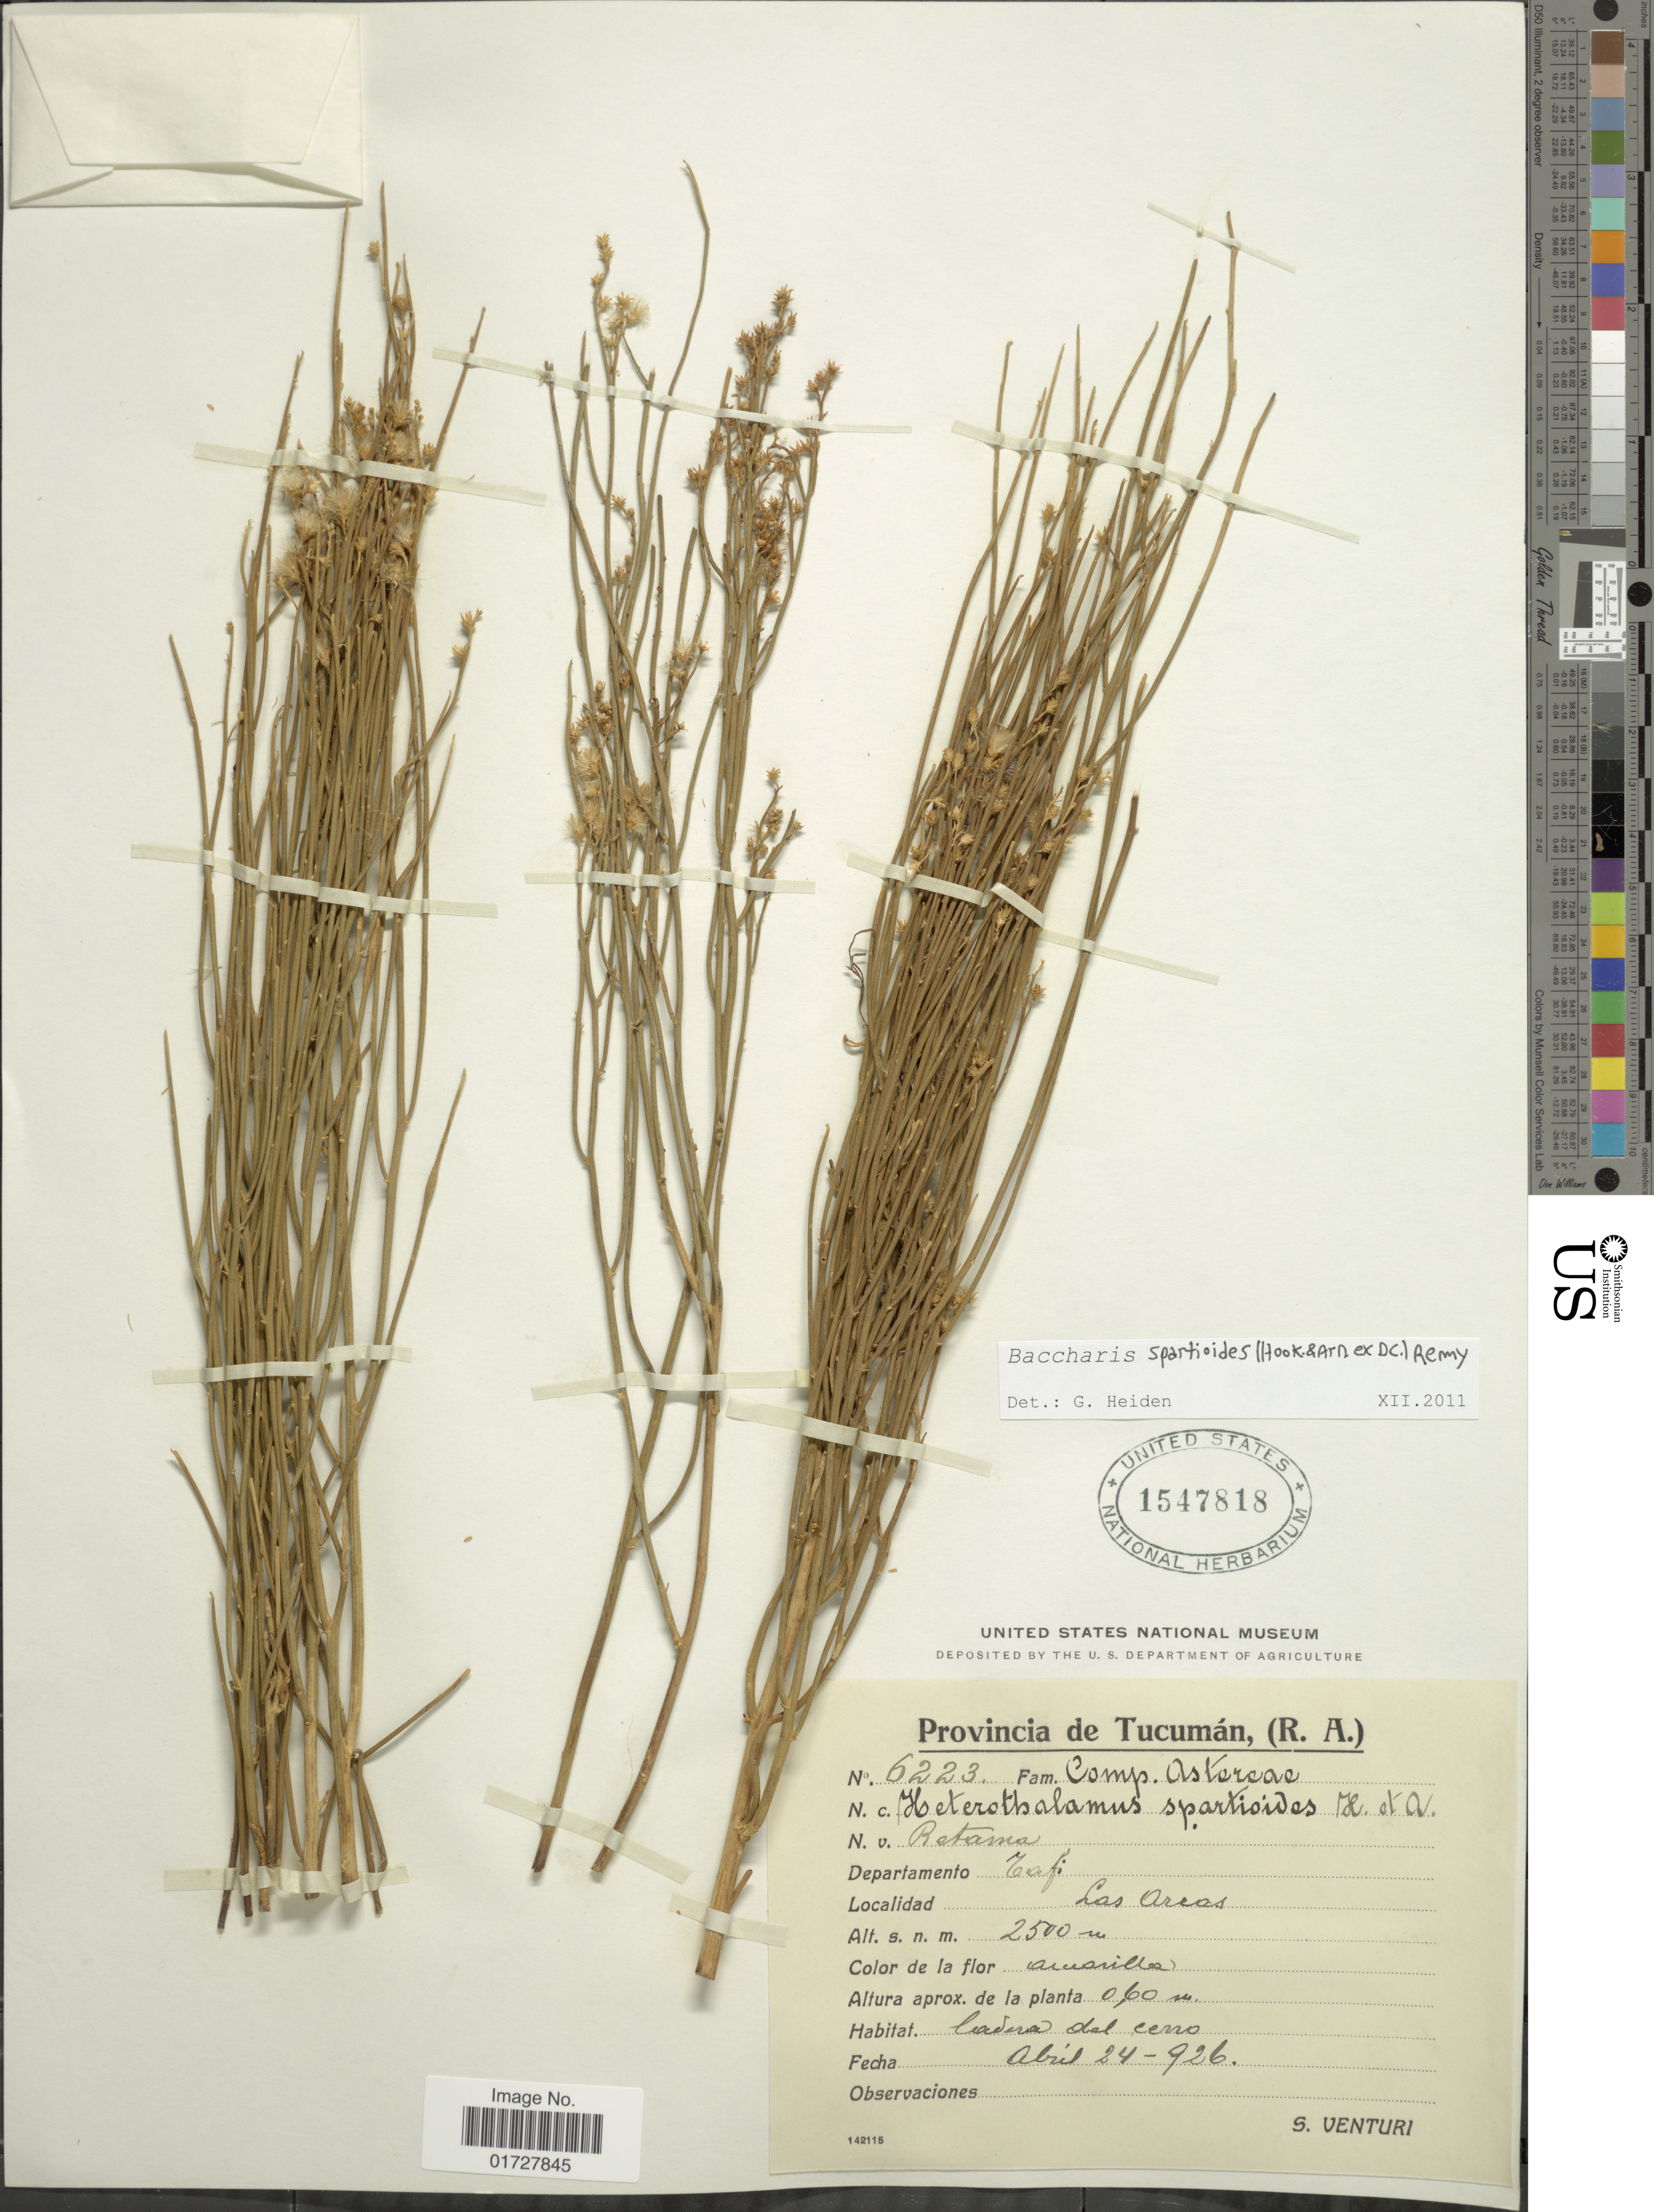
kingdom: Plantae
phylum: Tracheophyta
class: Magnoliopsida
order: Asterales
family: Asteraceae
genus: Baccharis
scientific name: Baccharis spartioides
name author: (Hook. & Arn. ex DC.) J. Rémy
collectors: S. Venturi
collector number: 6223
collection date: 1926-04-24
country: Argentina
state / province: Tucuman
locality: Departamento Tafi, Las Orcas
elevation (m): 2500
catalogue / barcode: US 1547818